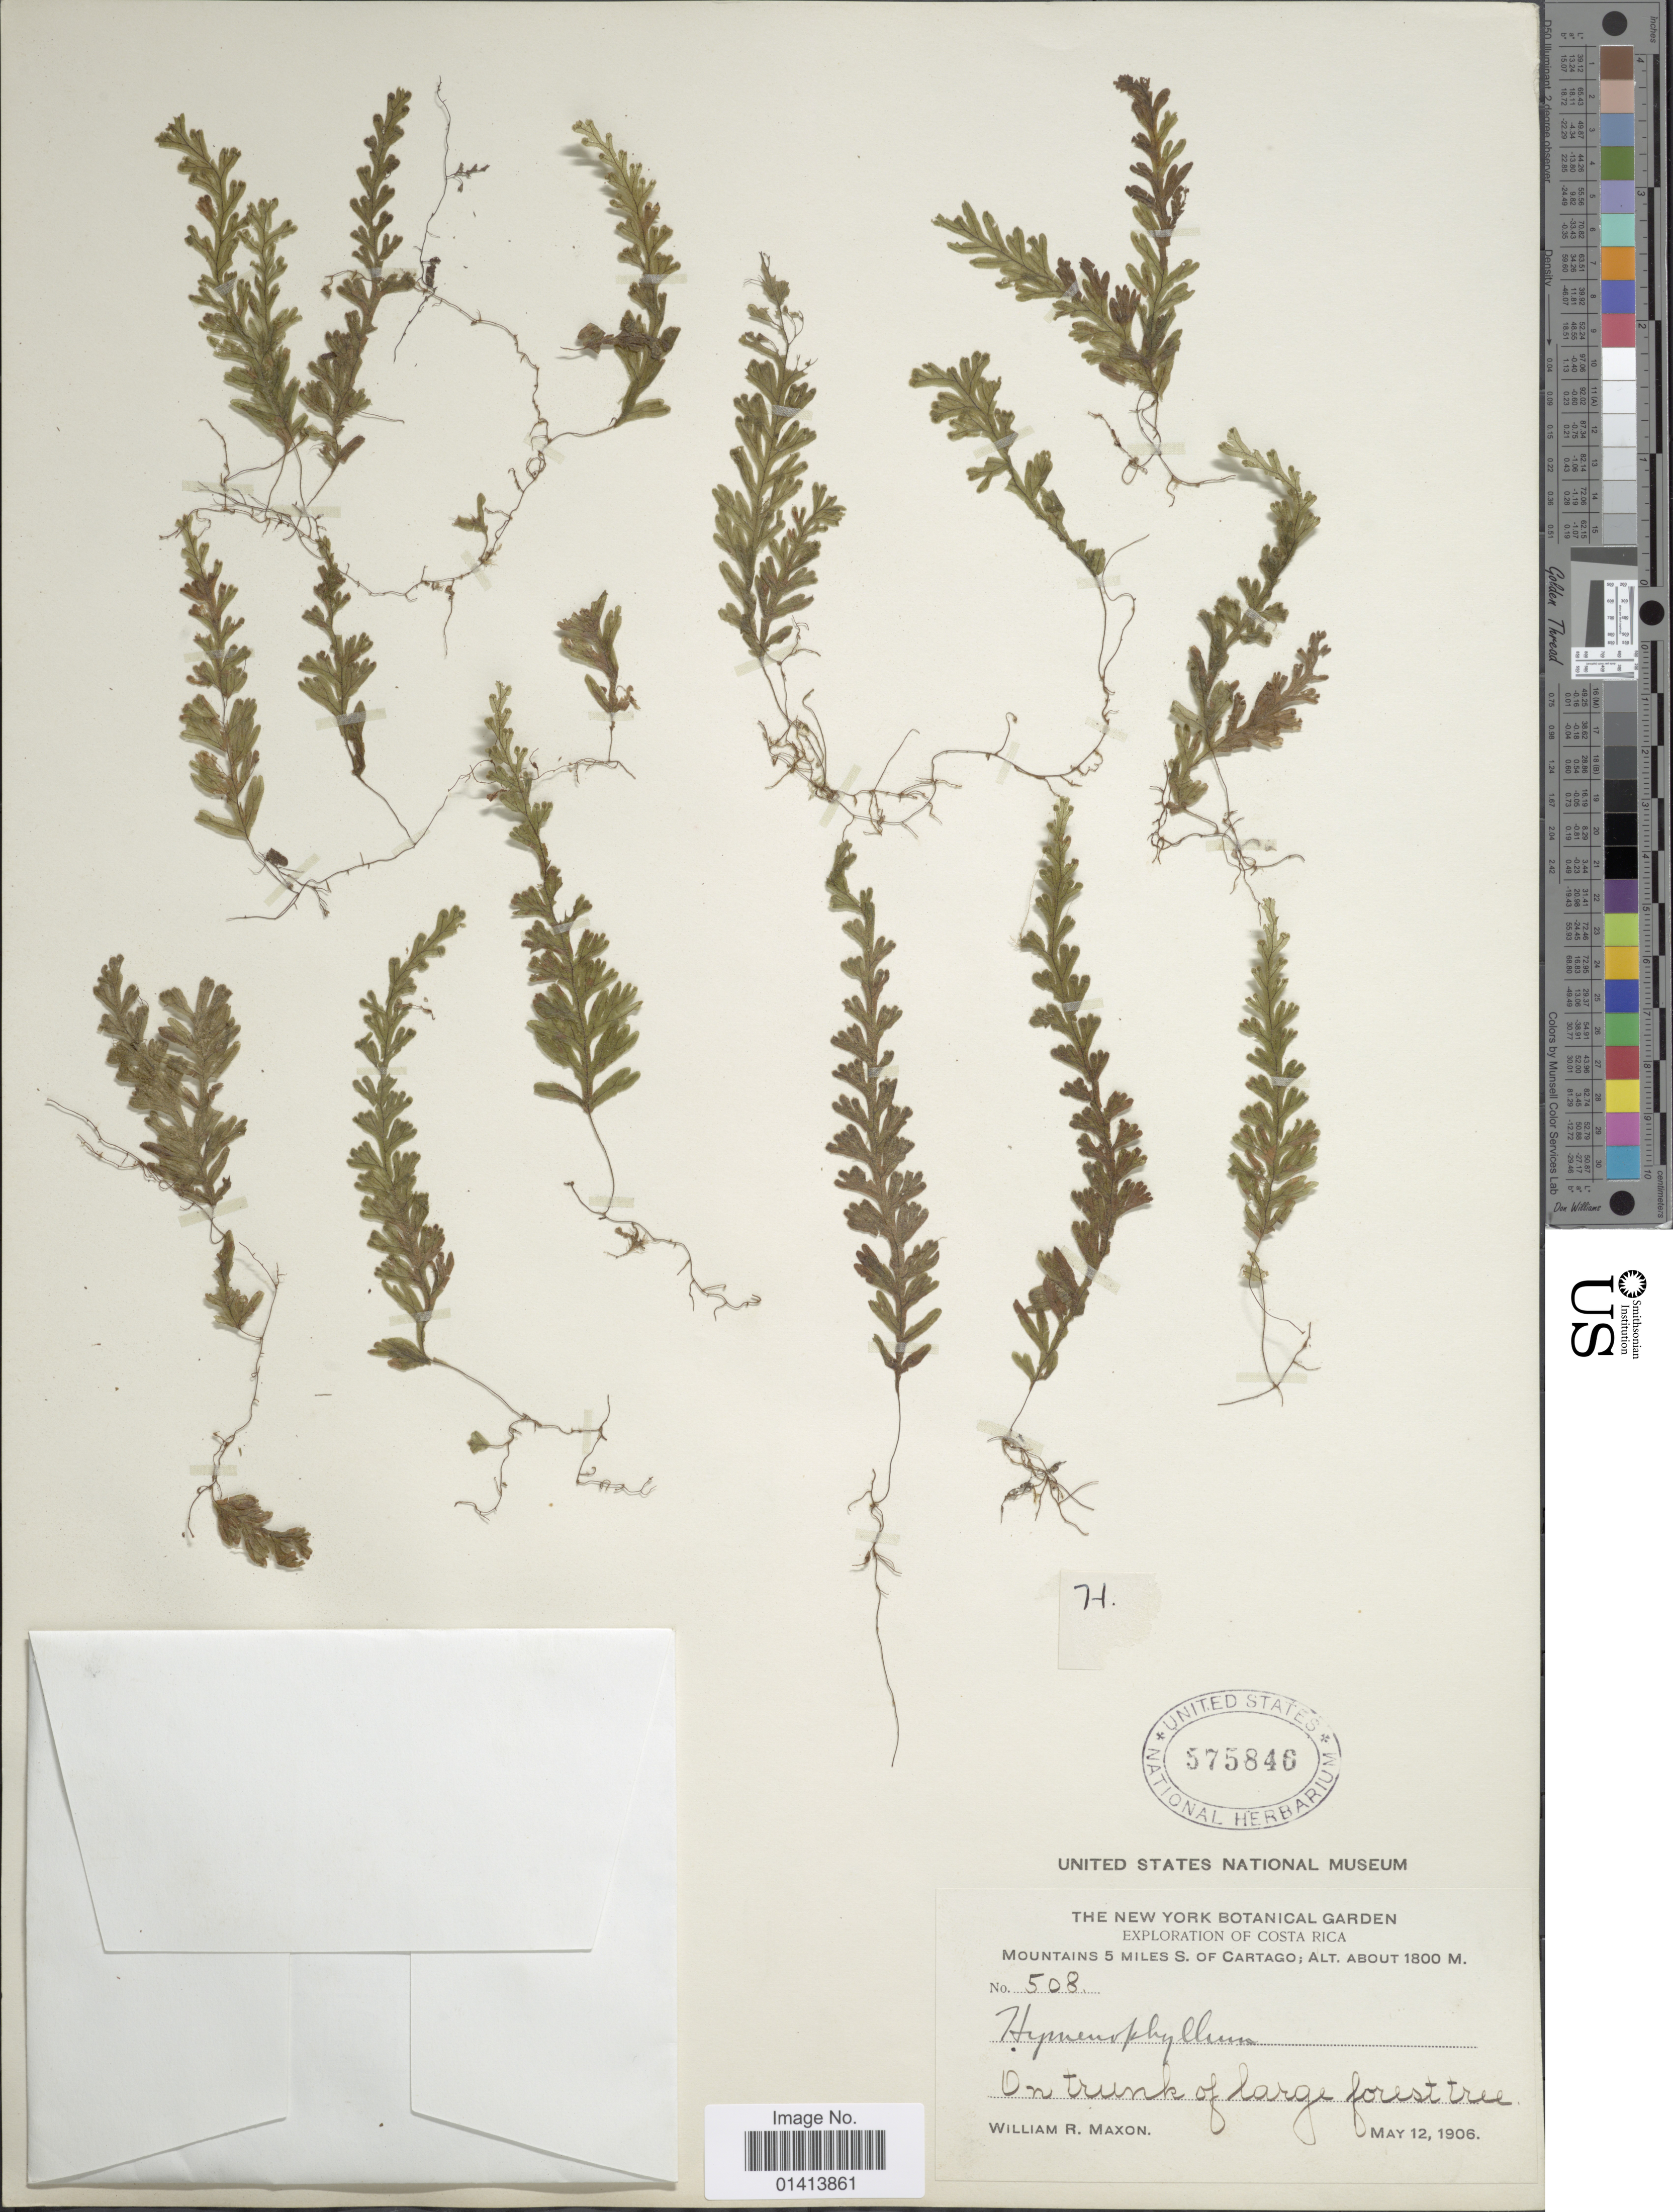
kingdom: Plantae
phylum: Tracheophyta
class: Polypodiopsida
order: Hymenophyllales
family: Hymenophyllaceae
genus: Hymenophyllum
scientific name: Hymenophyllum fragile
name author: (Hedw.) C.V. Morton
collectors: W. R. Maxon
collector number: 508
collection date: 1906-05-12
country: Costa Rica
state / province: Cartago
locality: Mountains 5 miles S. of Cartago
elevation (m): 1800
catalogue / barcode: US 575846